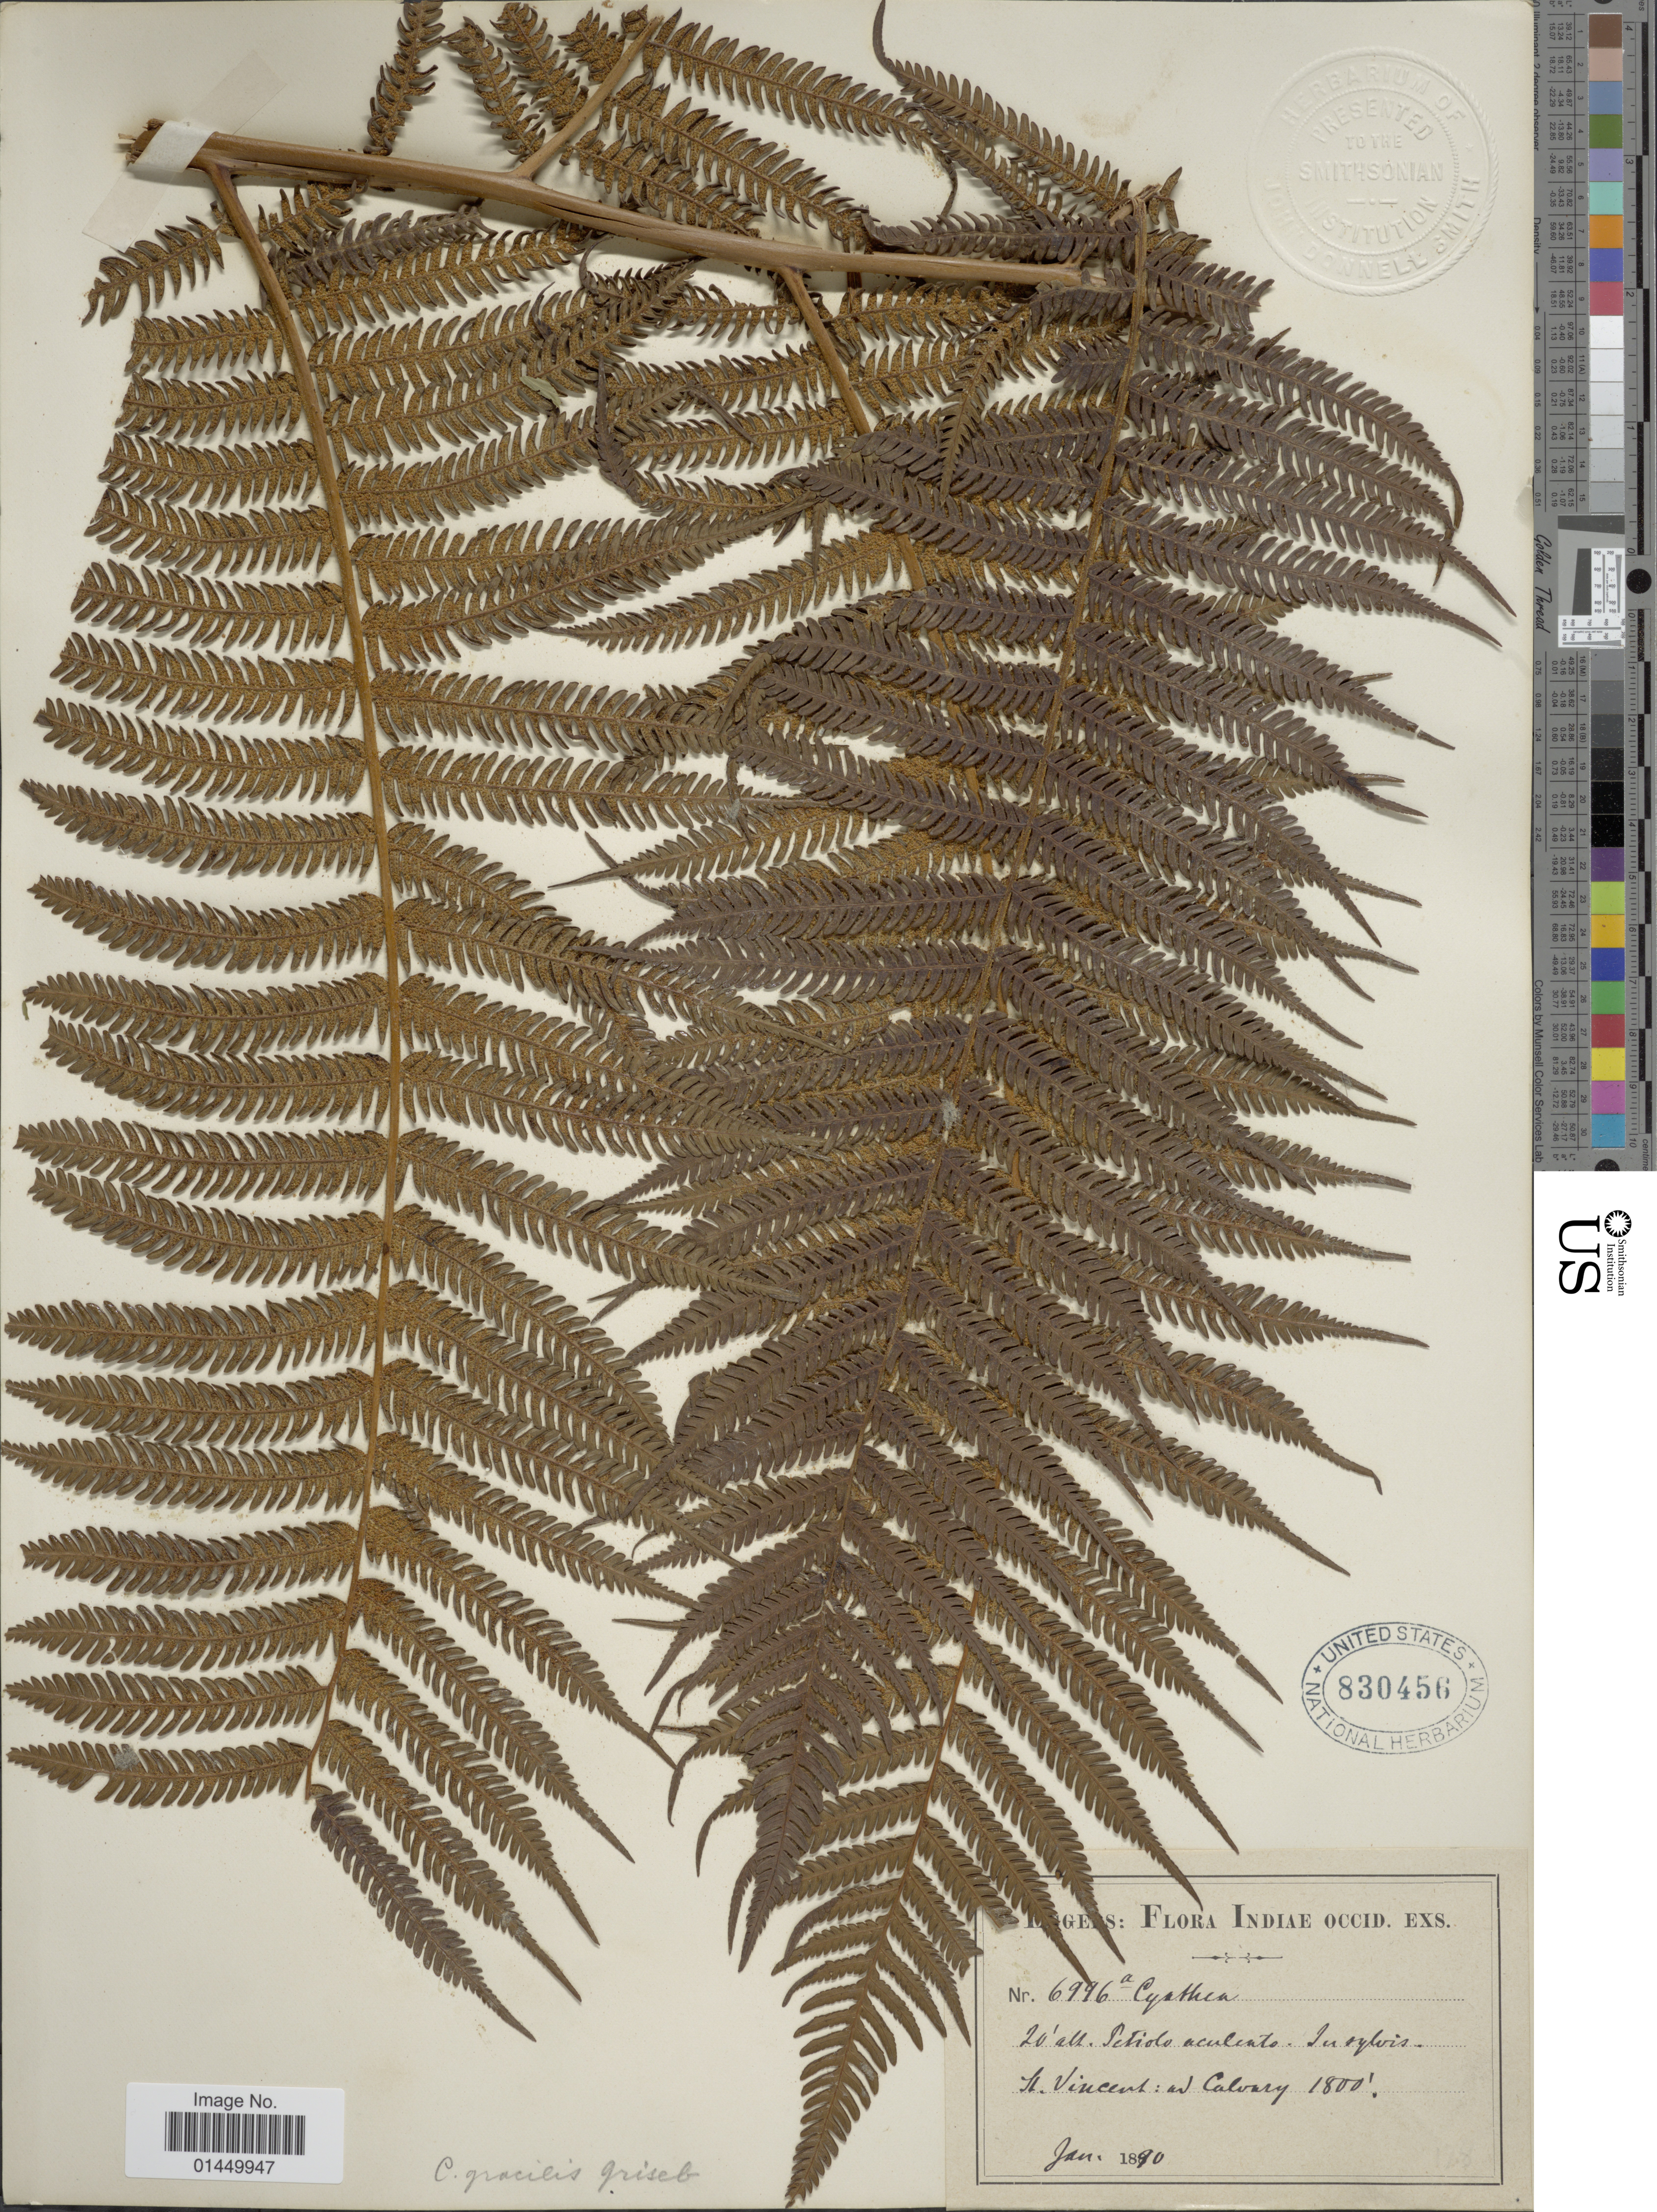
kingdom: Plantae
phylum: Tracheophyta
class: Polypodiopsida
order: Cyatheales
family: Cyatheaceae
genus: Cyathea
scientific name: Cyathea arborea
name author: (L.) Sm.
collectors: H. F. A. von Eggers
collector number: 6996a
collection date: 1890-01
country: St. Vincent - Grenadines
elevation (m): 549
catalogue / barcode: US 830456